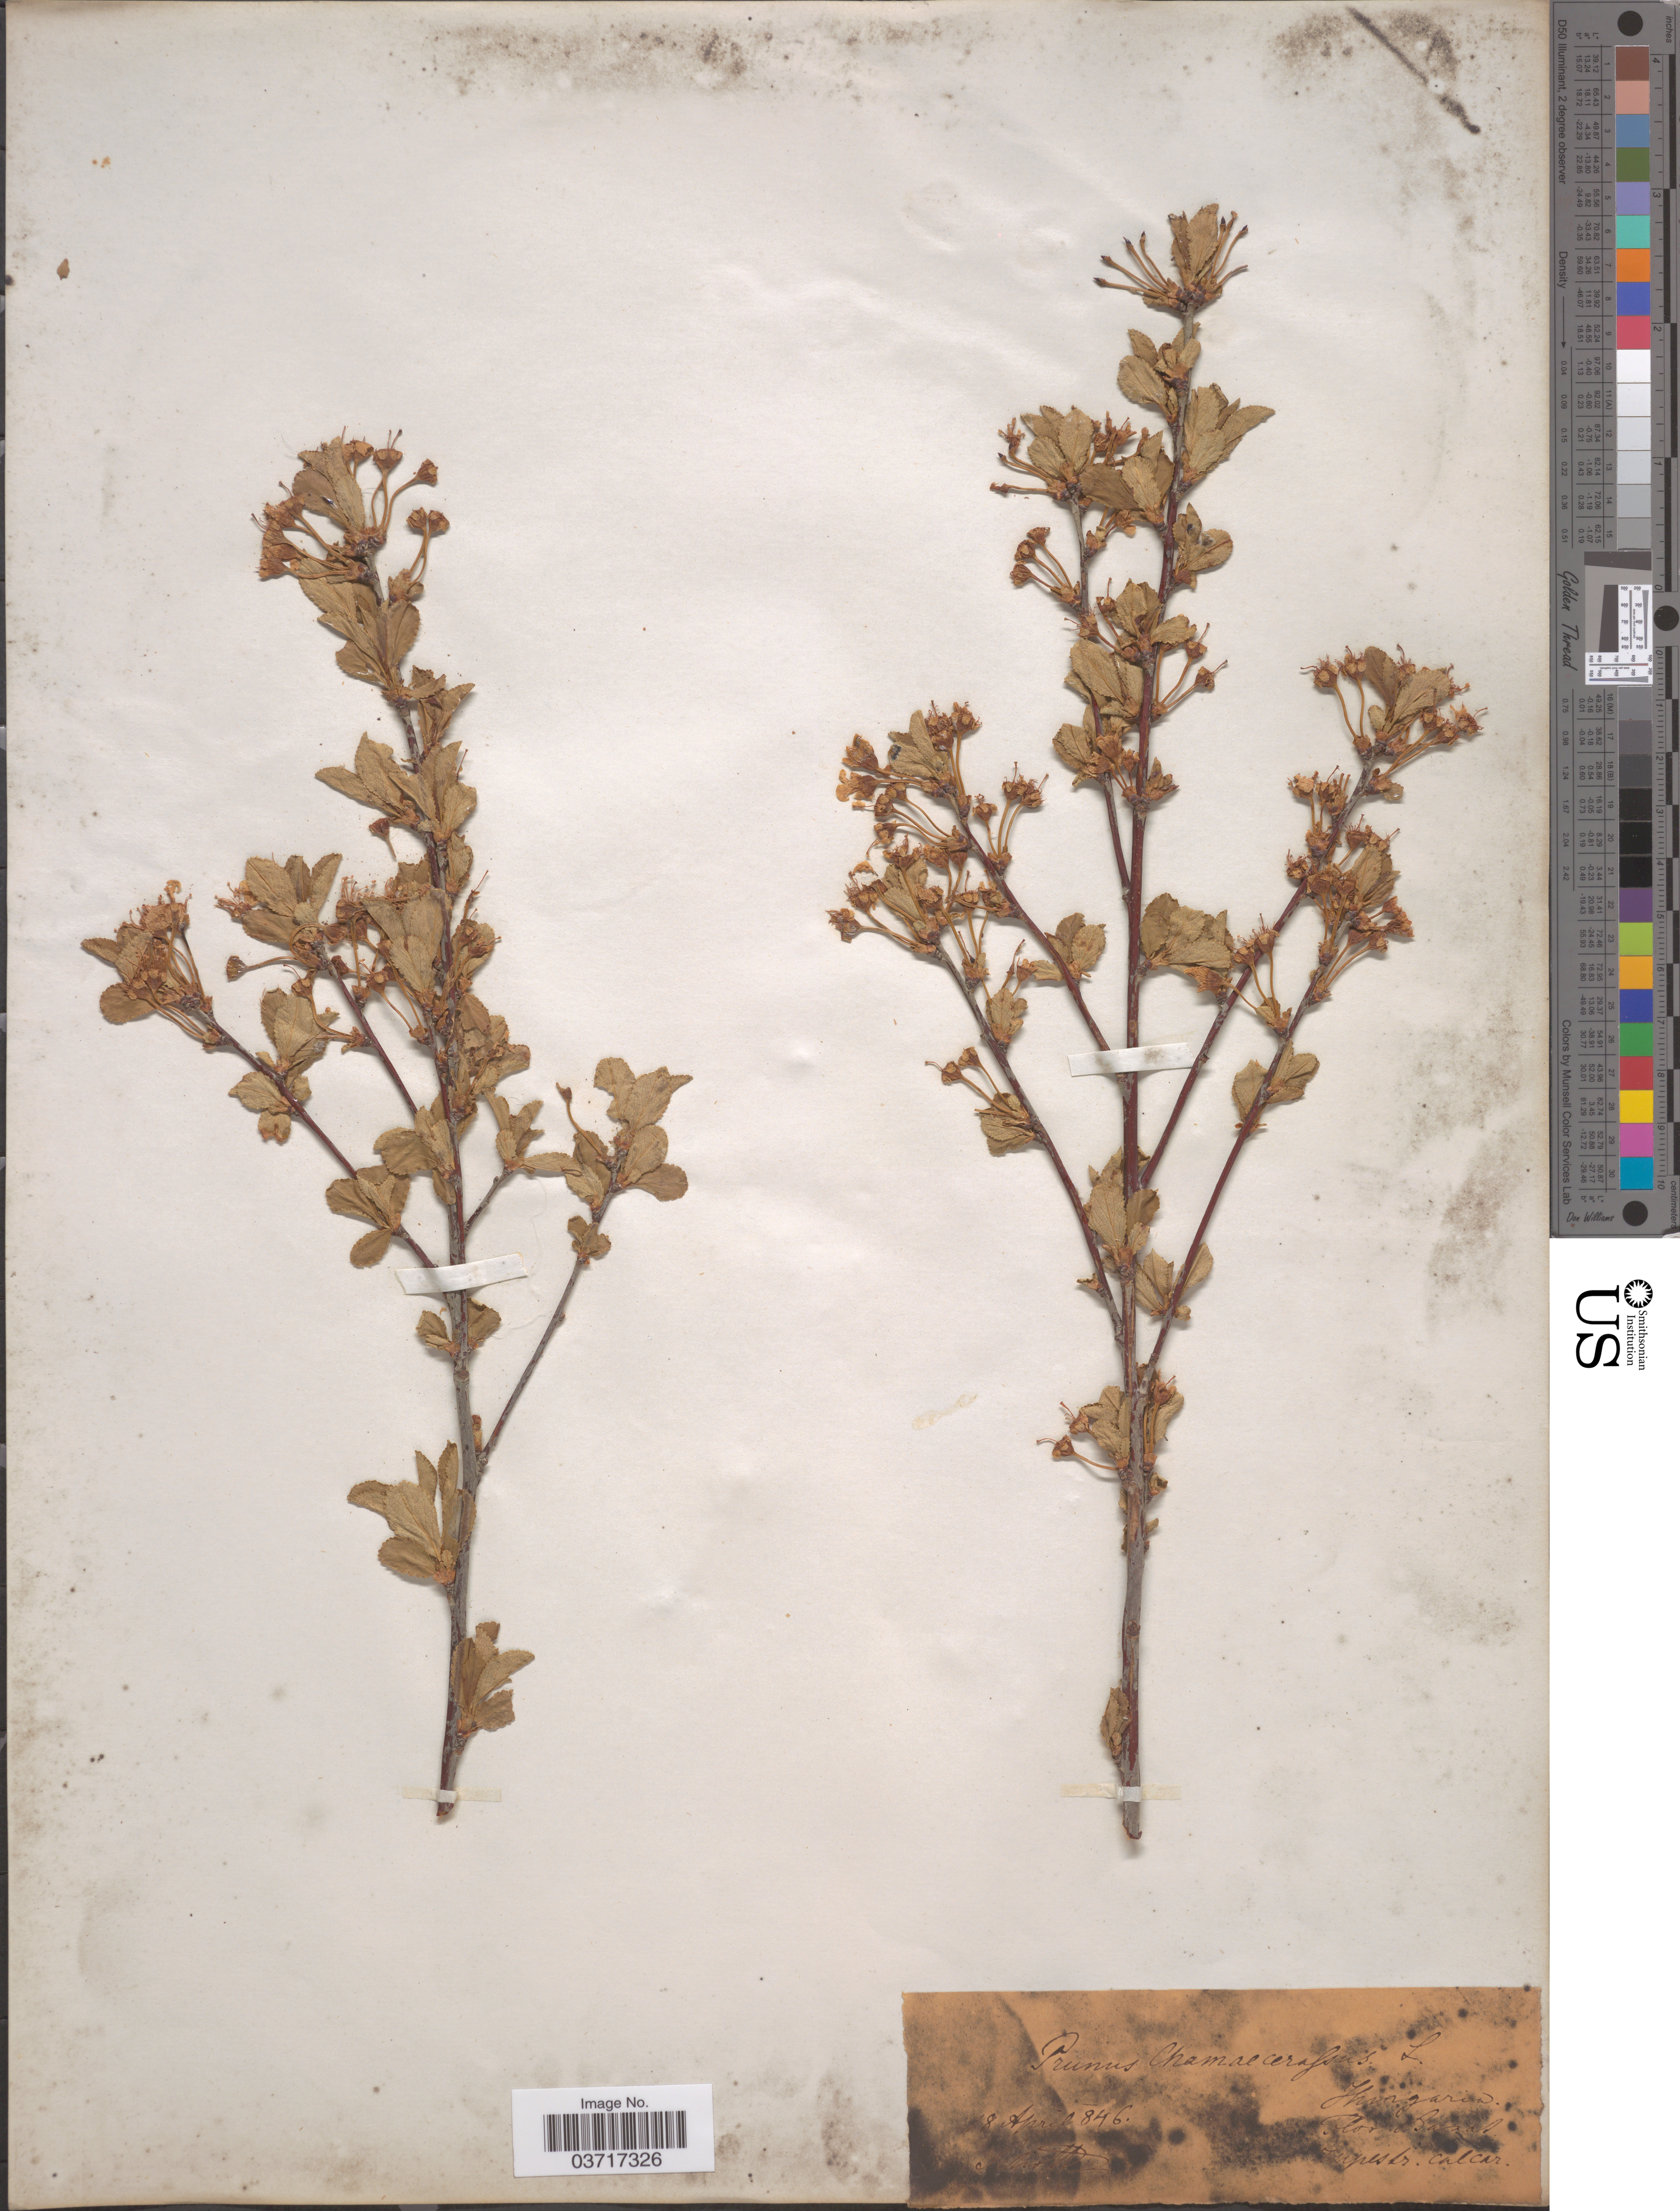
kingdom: Plantae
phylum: Tracheophyta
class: Magnoliopsida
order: Rosales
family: Rosaceae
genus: Prunus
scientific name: Prunus chamaecerasus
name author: Jacq.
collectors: -. Schottz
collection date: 1846-04-18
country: Hungary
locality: Basal rupestr. calcar.